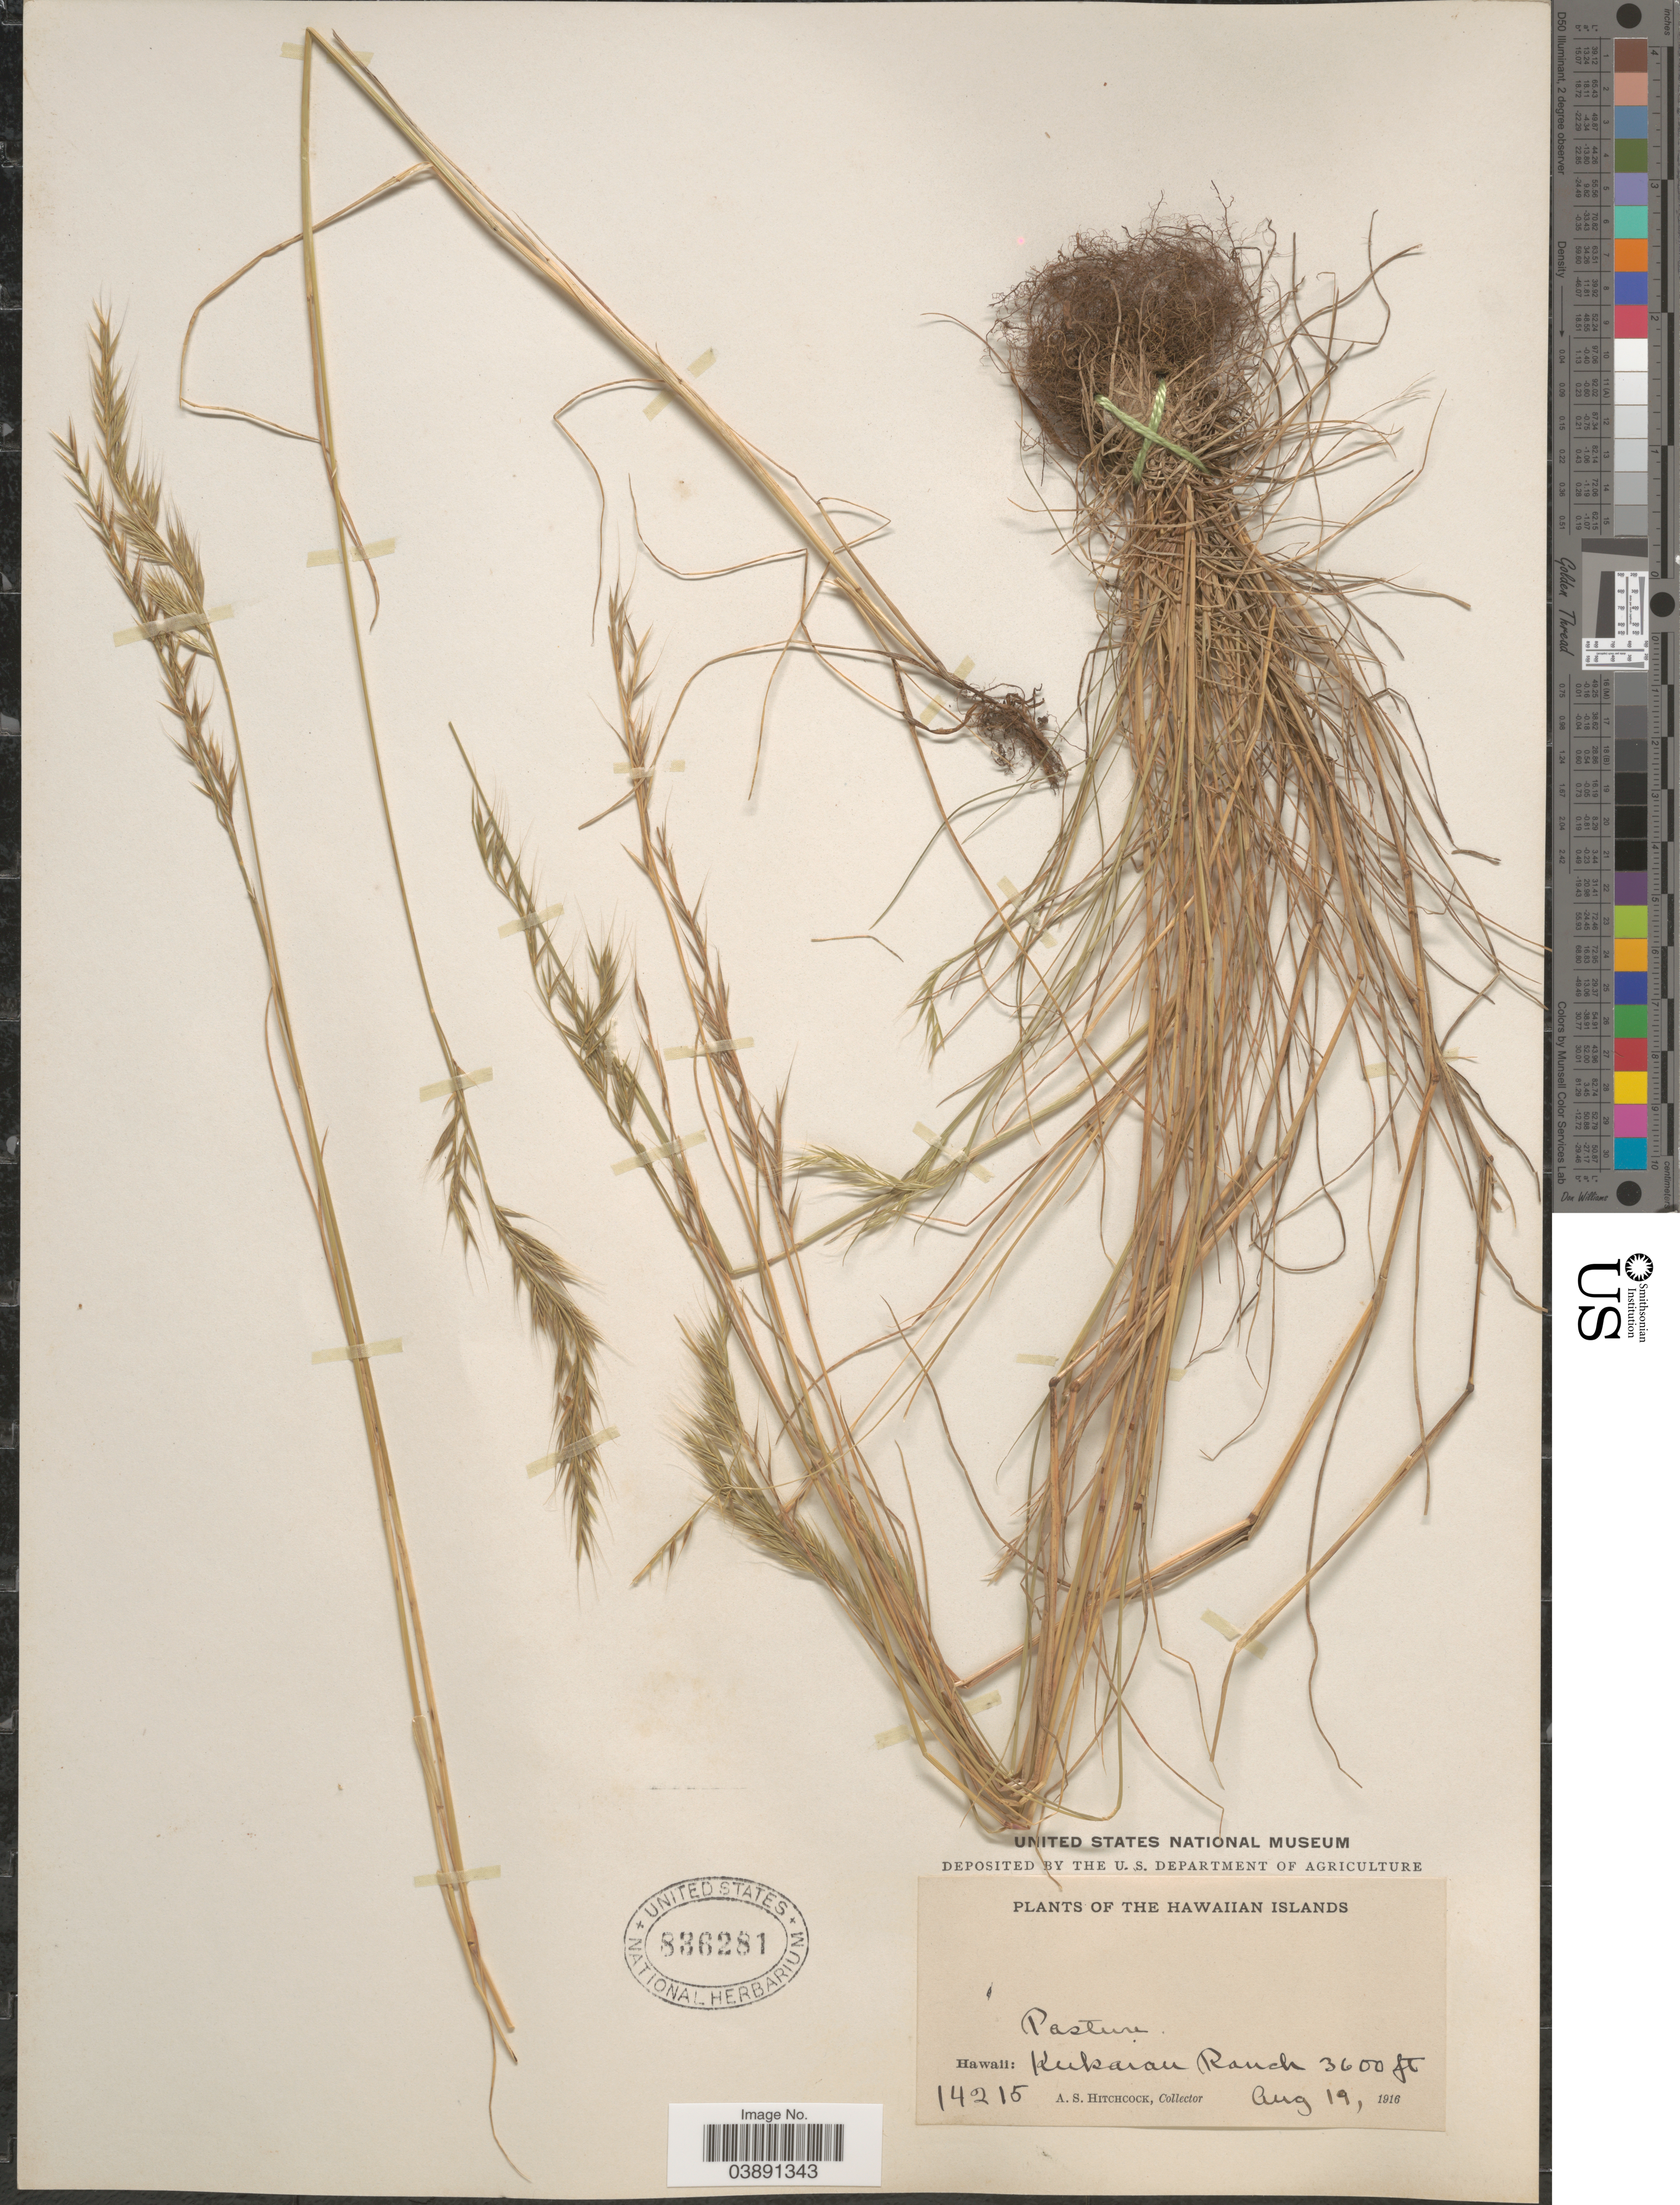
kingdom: Plantae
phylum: Tracheophyta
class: Liliopsida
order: Poales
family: Poaceae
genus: Festuca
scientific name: Festuca bromoides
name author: L.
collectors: A. S. Hitchcock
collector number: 14215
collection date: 1916-08-19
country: United States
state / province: Hawaii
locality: The Hawaiian Islands. Kukaiau Ranch.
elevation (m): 1097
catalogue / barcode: US 836281